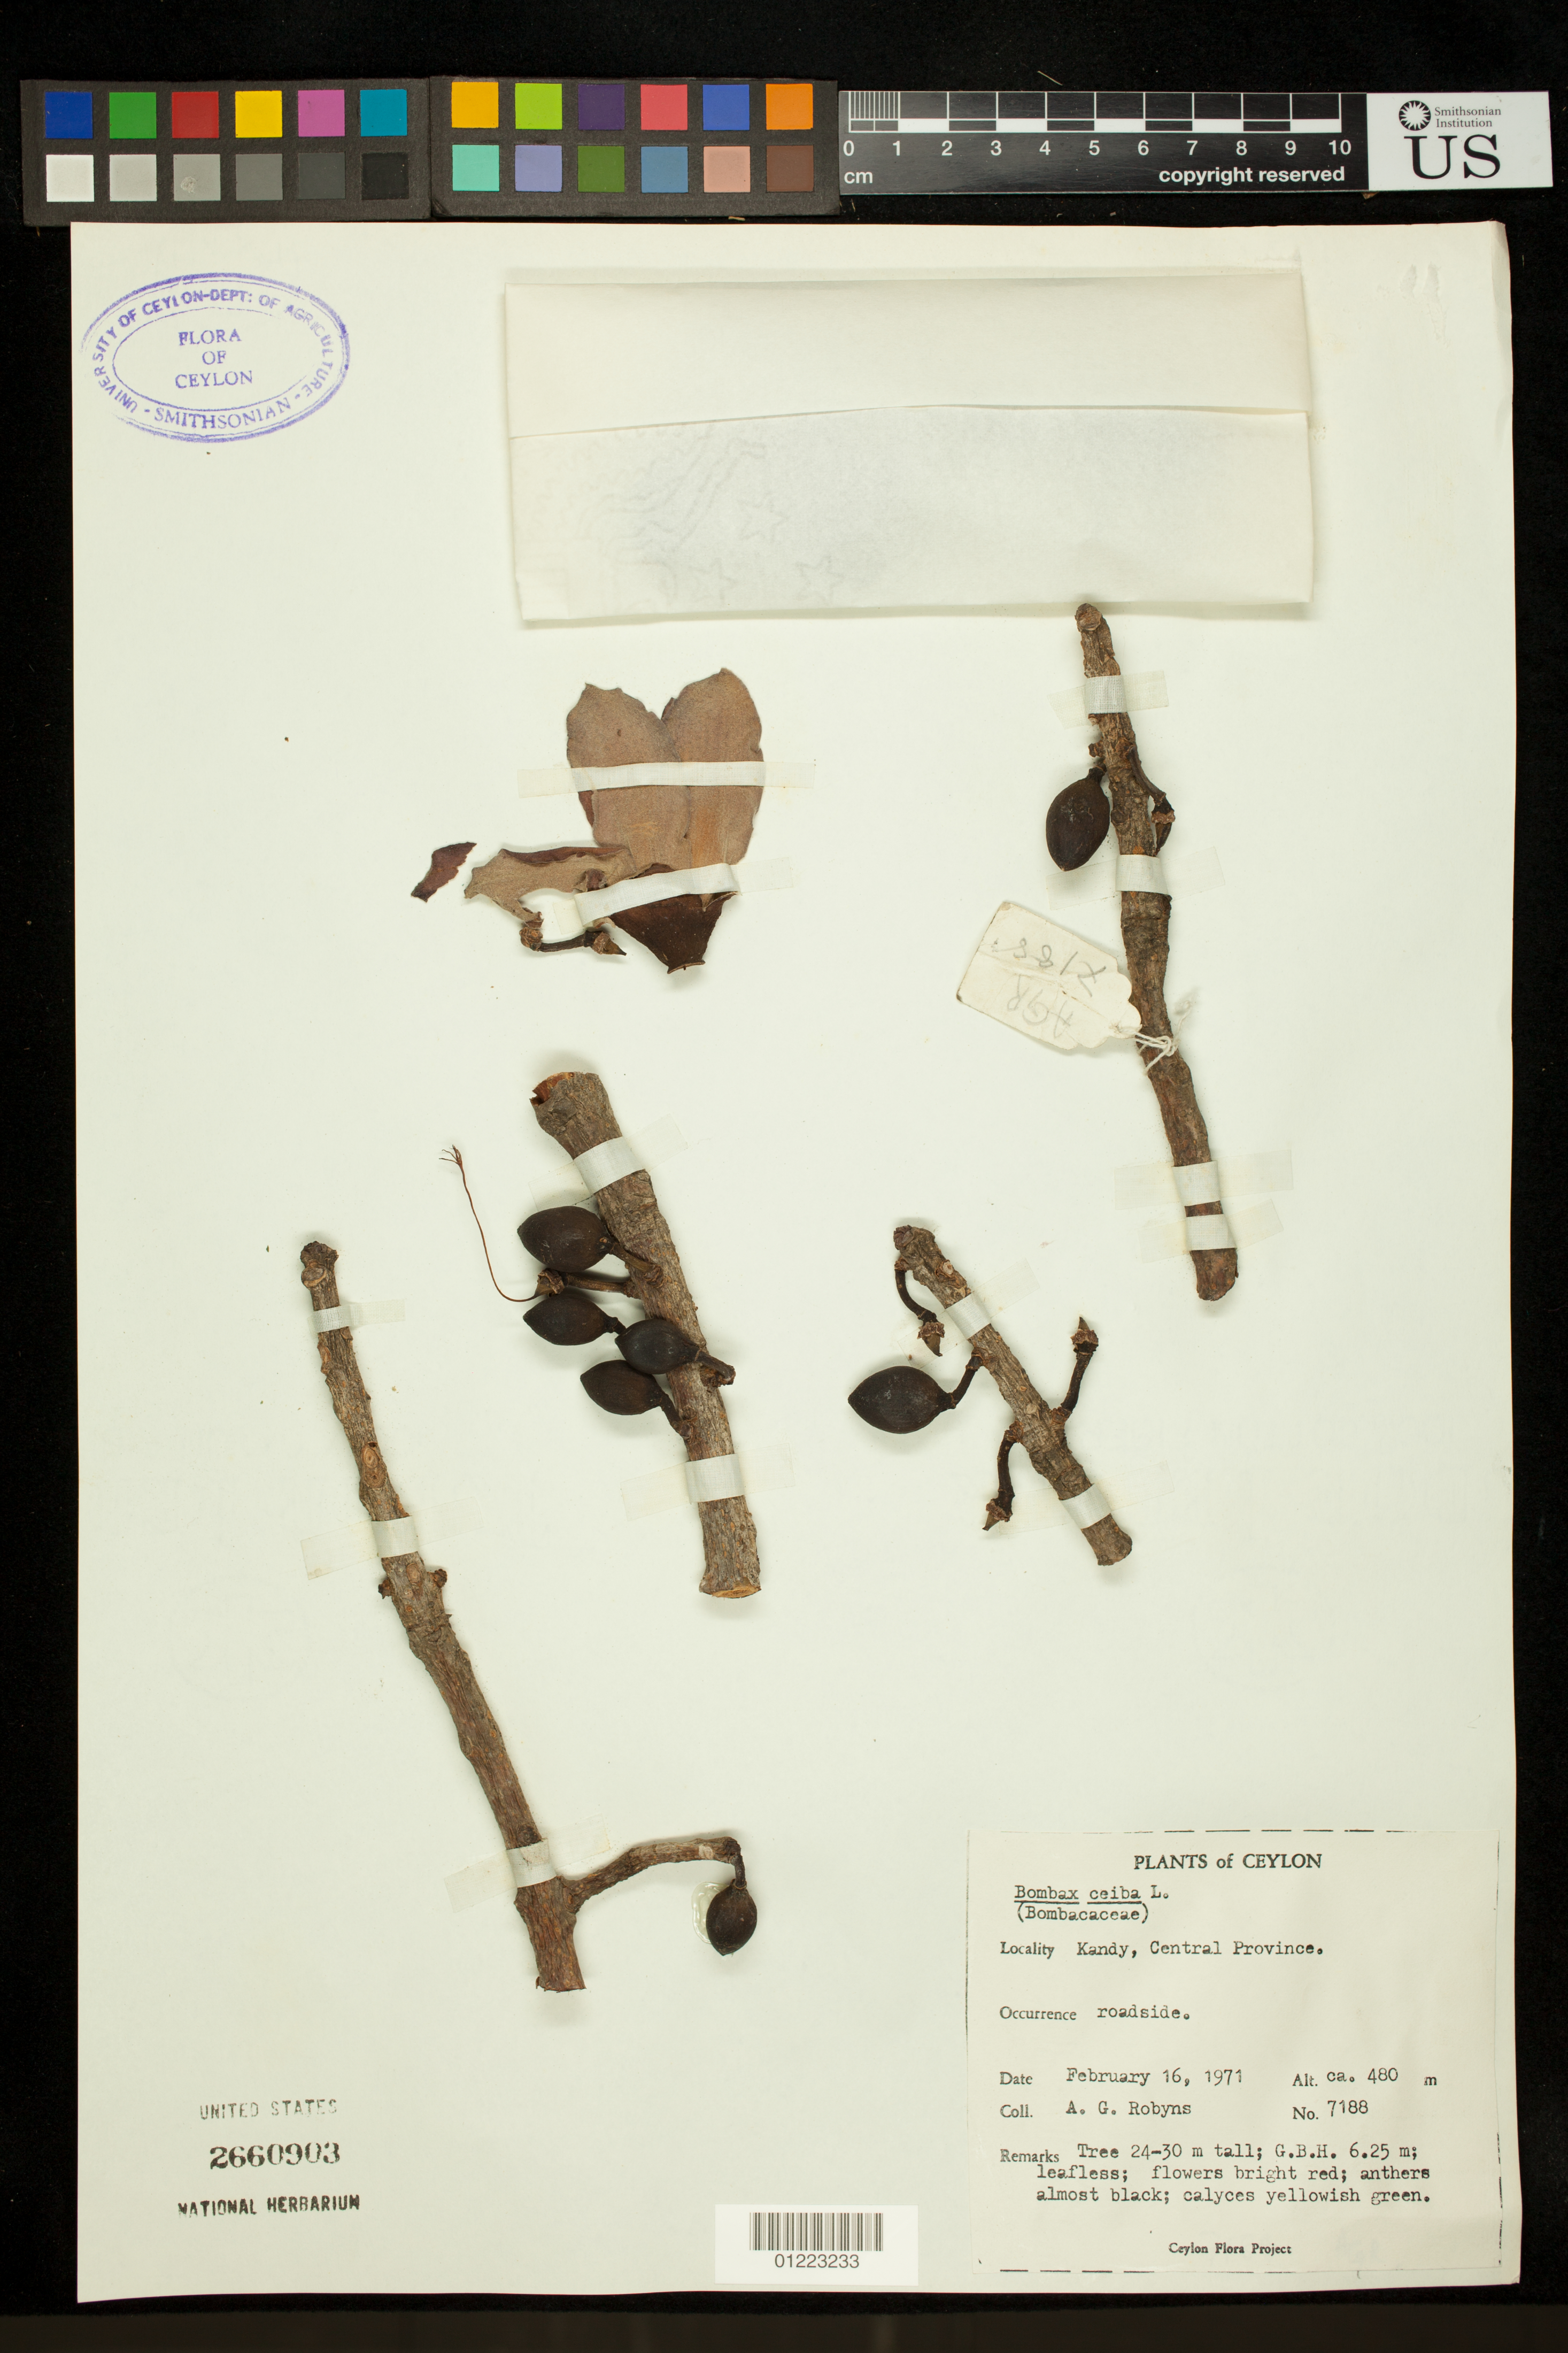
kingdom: Plantae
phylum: Tracheophyta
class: Magnoliopsida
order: Malvales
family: Malvaceae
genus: Bombax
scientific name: Bombax ceiba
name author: L.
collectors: A. G. Robyns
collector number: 7188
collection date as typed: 2/16/1971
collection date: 1971-02-16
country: Sri Lanka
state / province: Central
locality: Kandy, Central Province. Roadside.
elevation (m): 480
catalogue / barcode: US 2660903